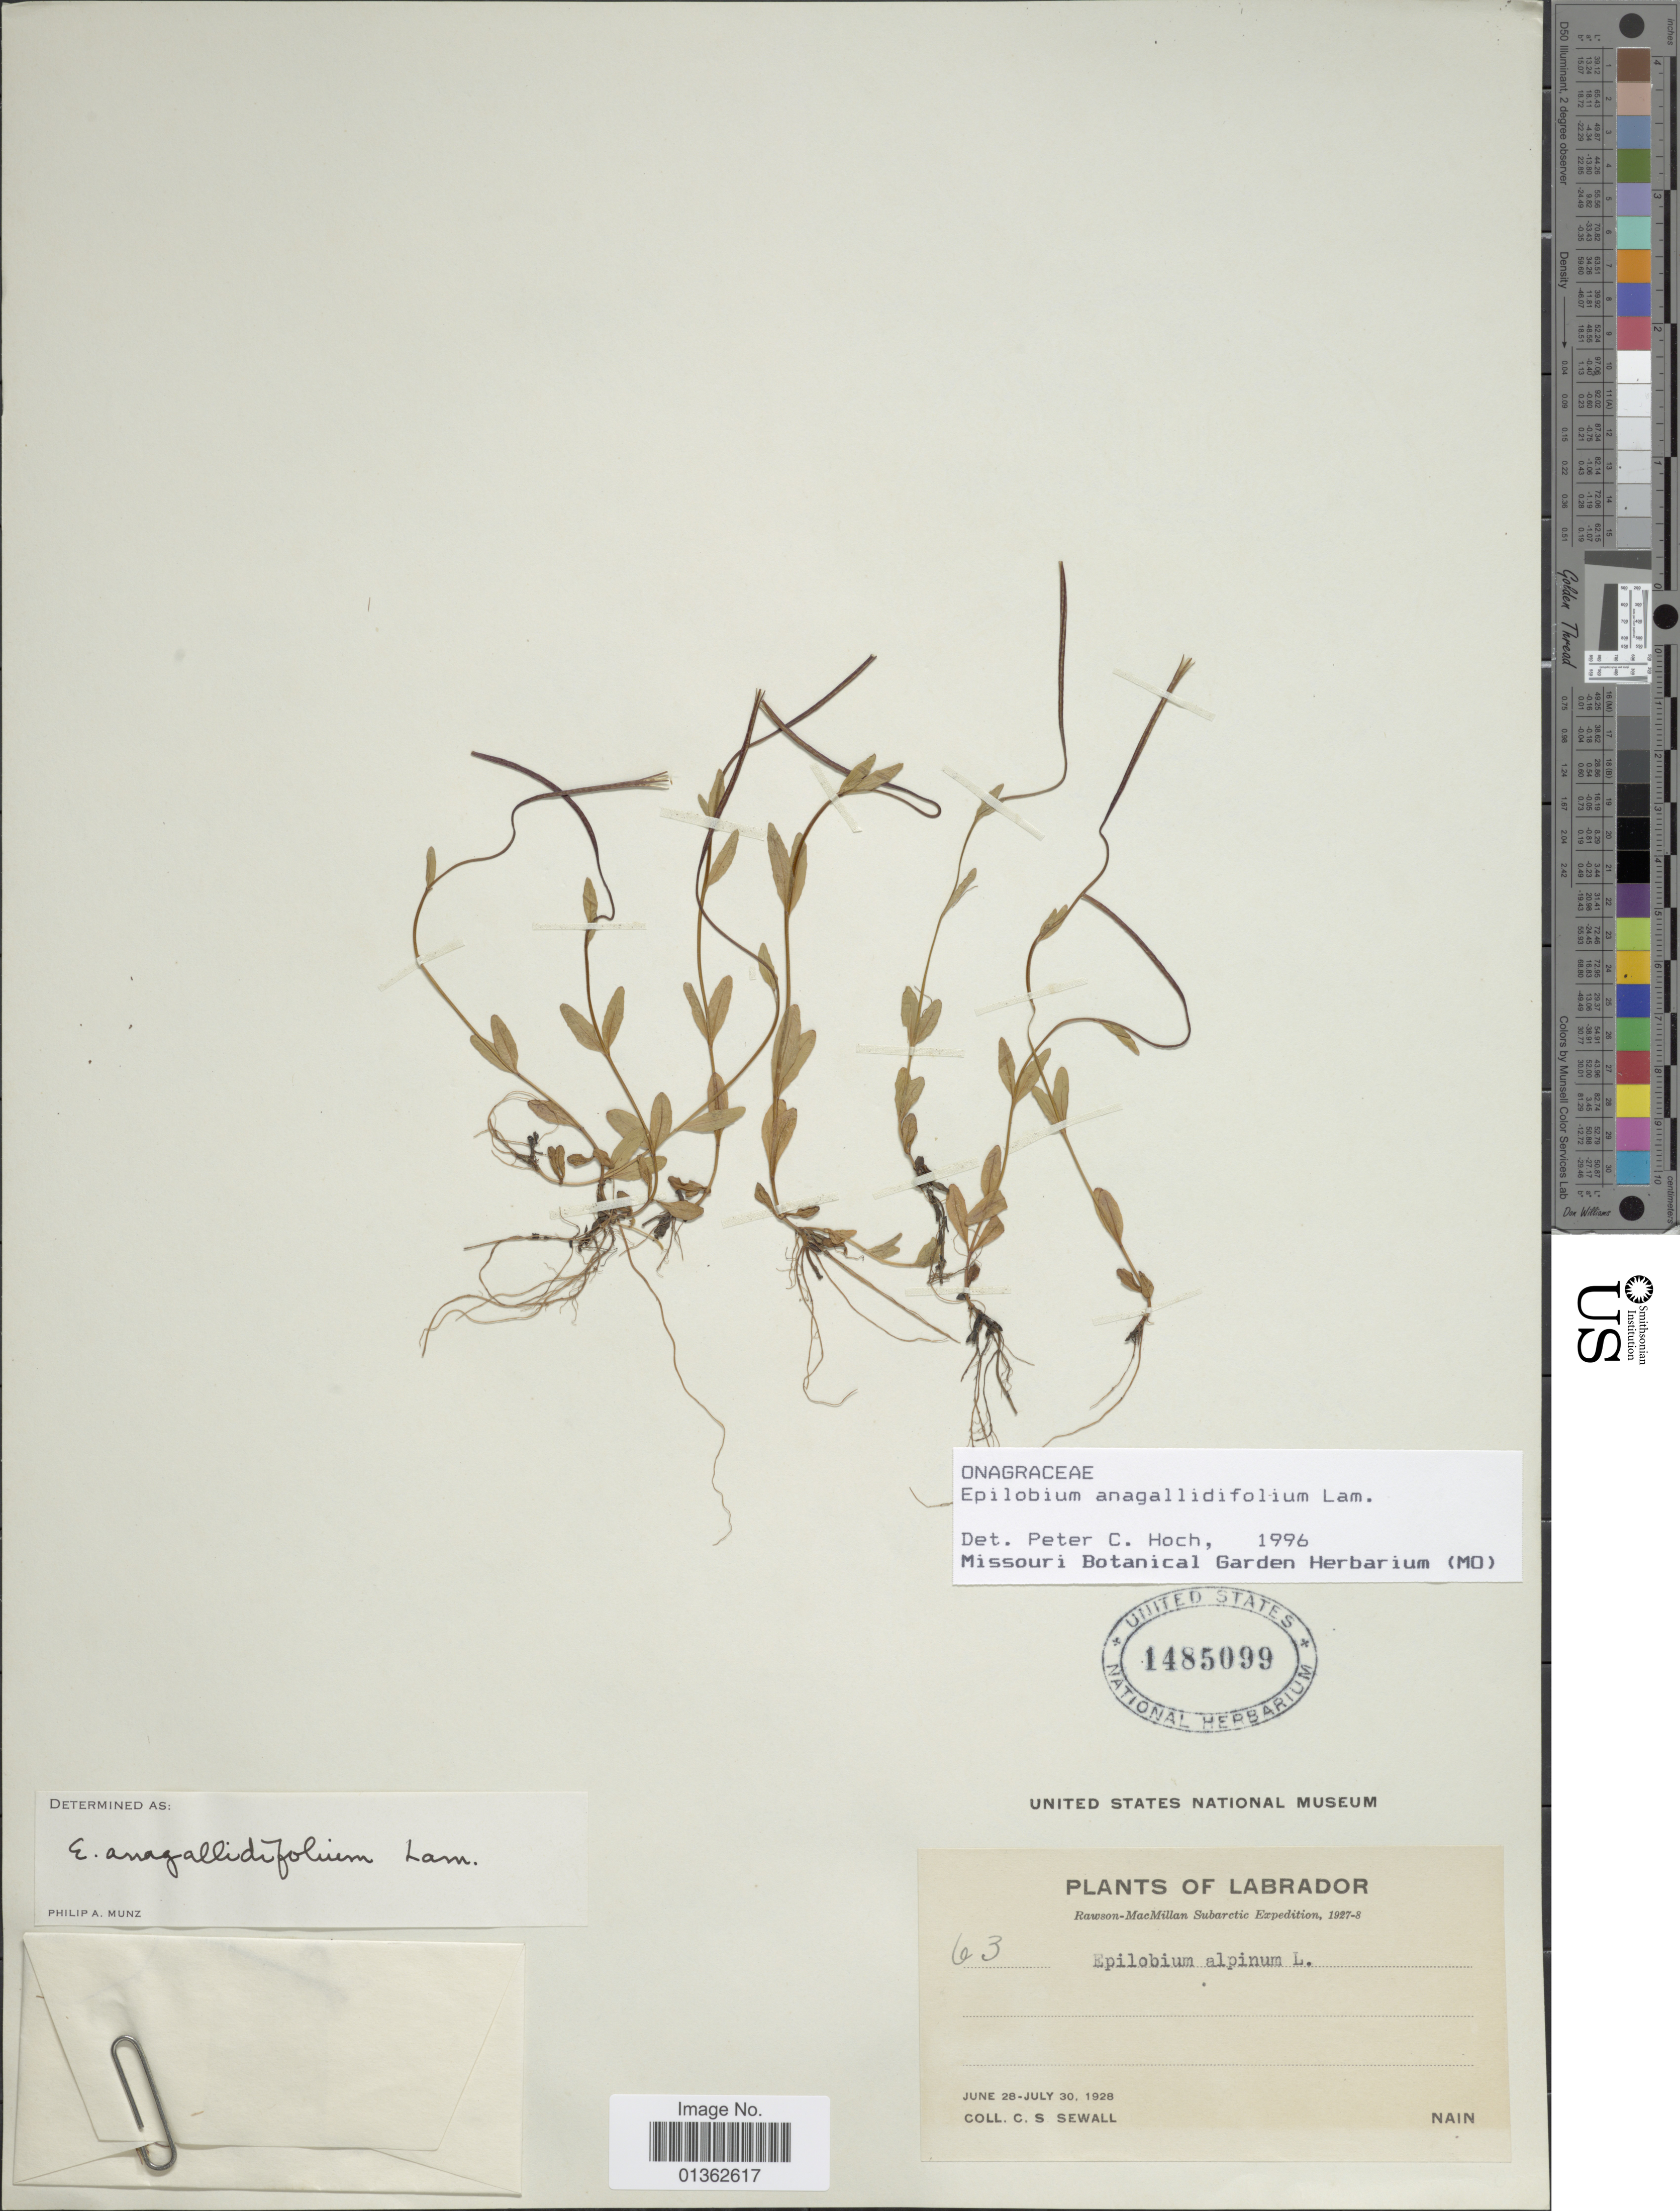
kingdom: Plantae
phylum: Tracheophyta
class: Magnoliopsida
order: Myrtales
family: Onagraceae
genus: Epilobium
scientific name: Epilobium anagallidifolium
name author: Lam.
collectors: C. Sewall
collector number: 63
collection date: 1928-06-28/1928-07-30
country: Canada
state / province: Newfoundland and Labrador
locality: Labrador. Nain.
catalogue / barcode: US 1485099